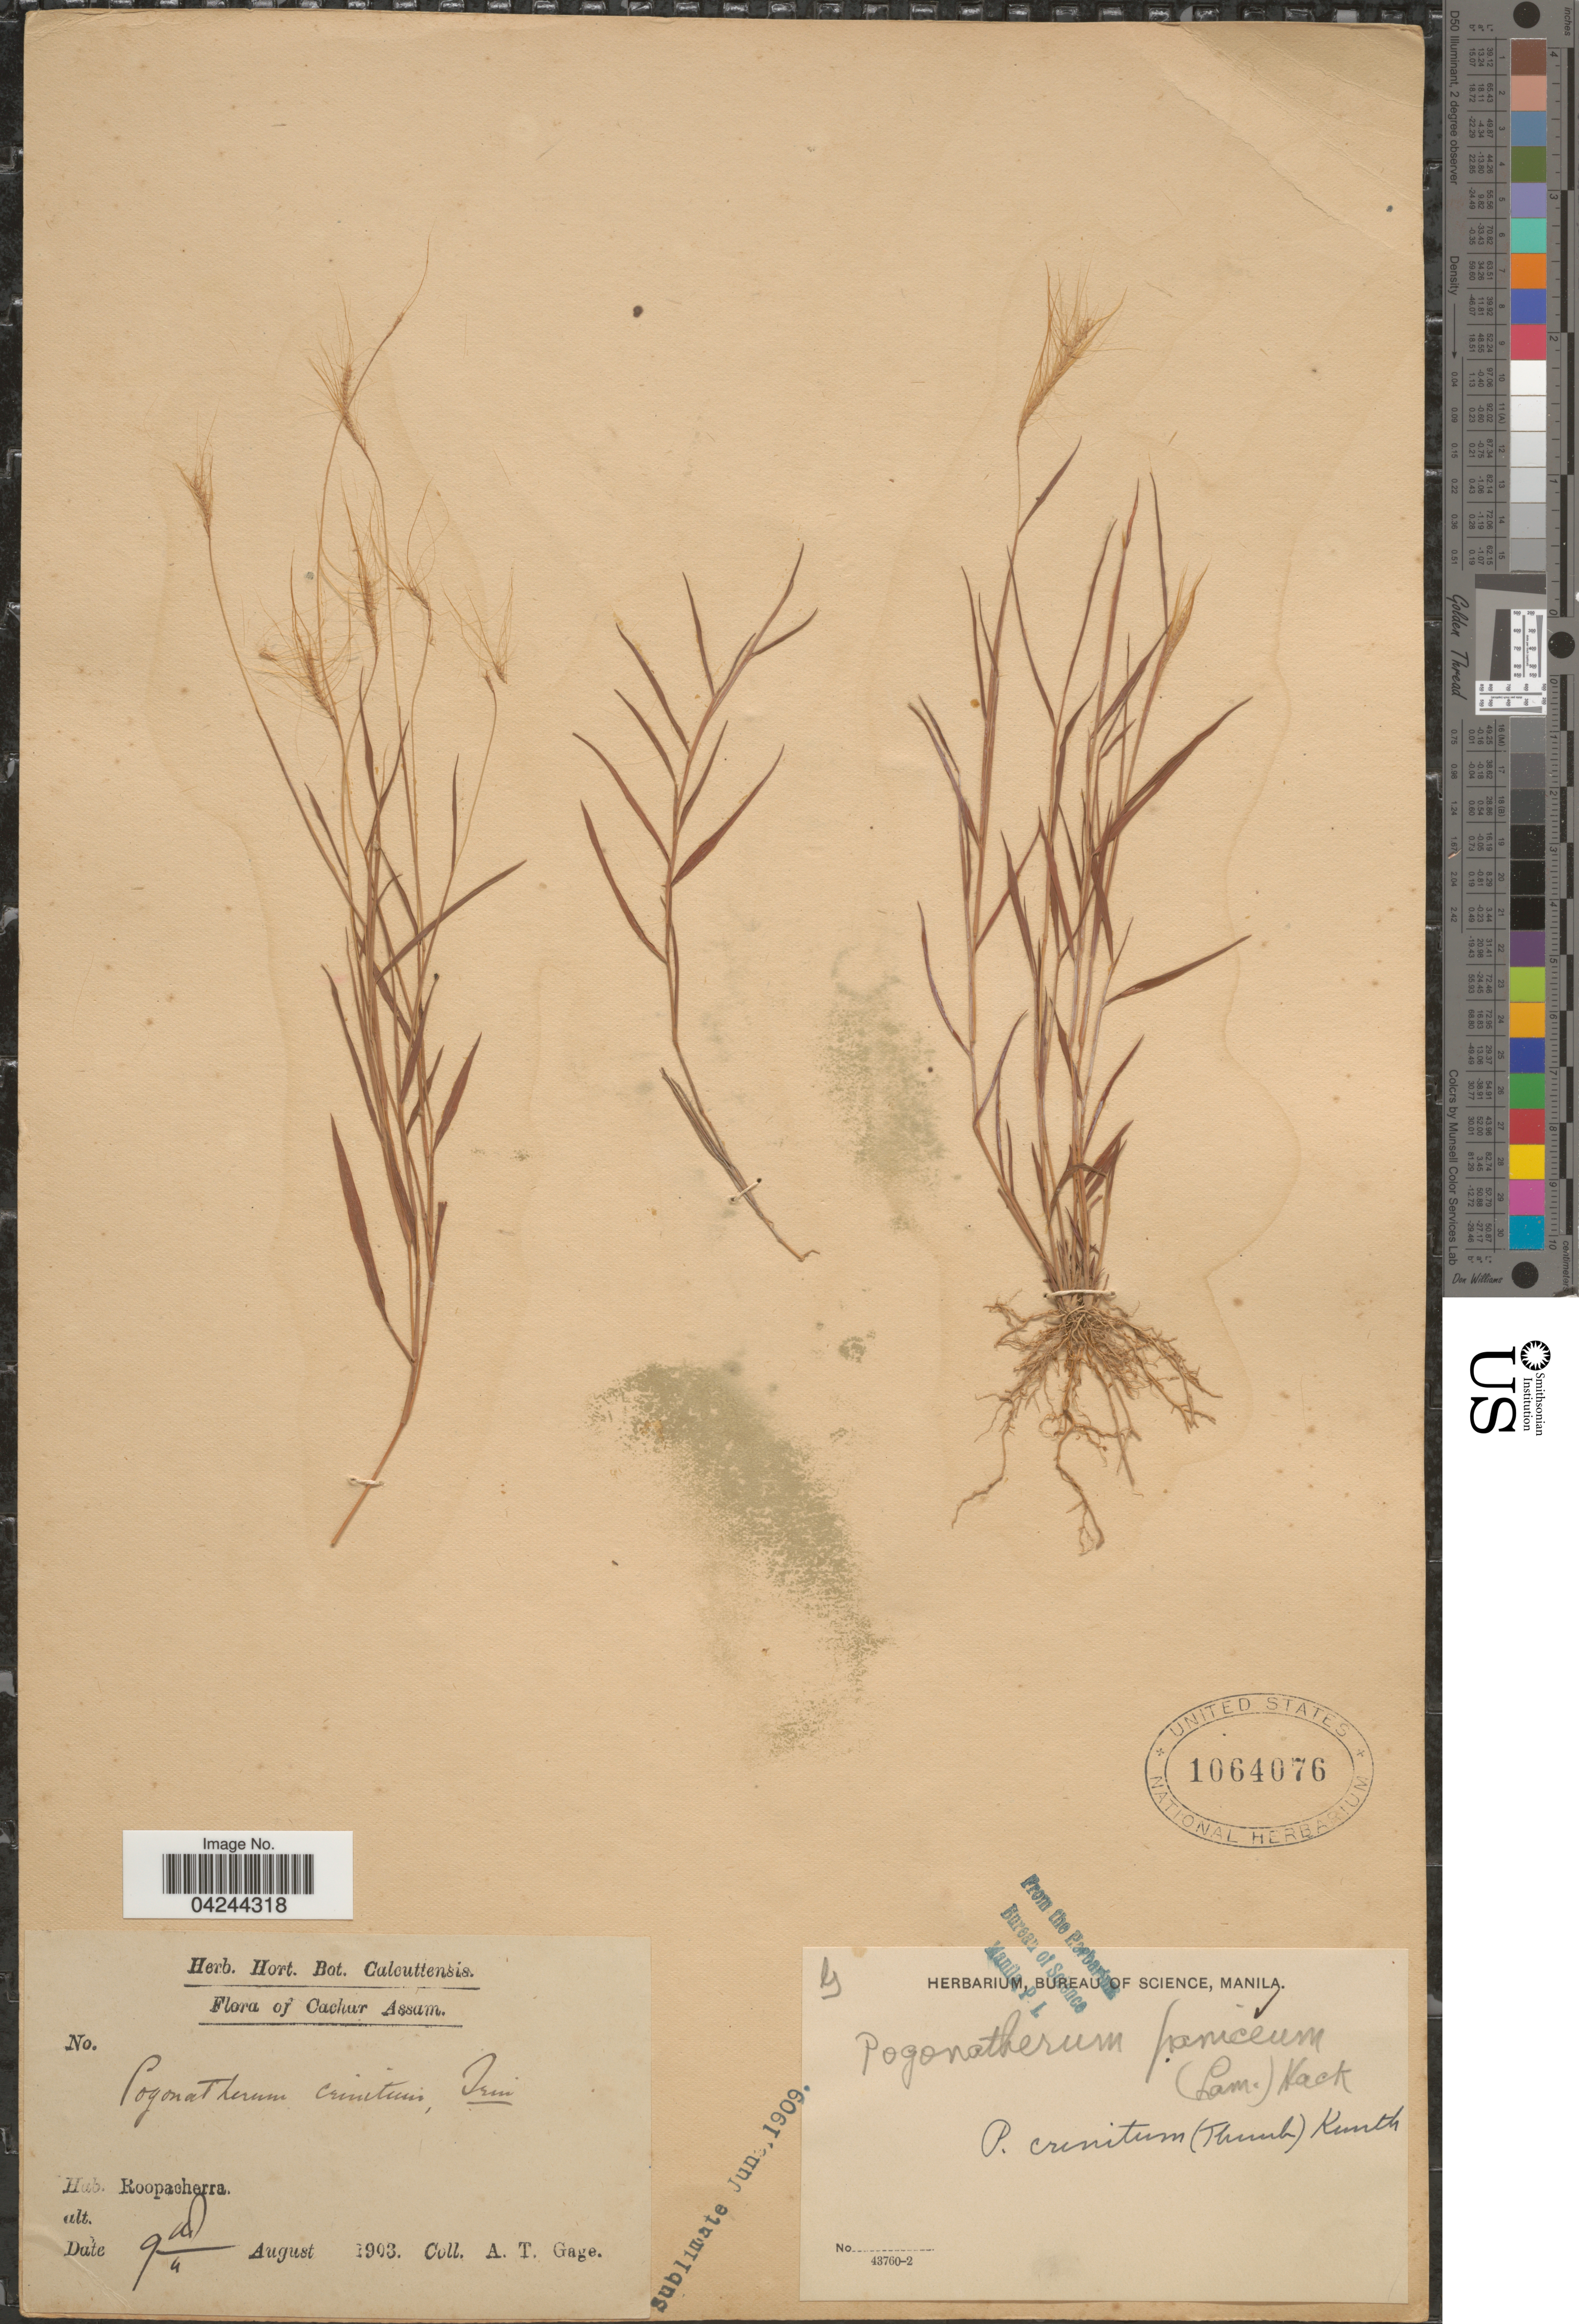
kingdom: Plantae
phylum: Tracheophyta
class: Liliopsida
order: Poales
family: Poaceae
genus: Pogonatherum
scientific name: Pogonatherum crinitum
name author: (Thunb.) Kunth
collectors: A. Gage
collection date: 1903-08-09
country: India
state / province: Assam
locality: Cachar Assam. Roopacherra.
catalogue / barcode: US 1064076